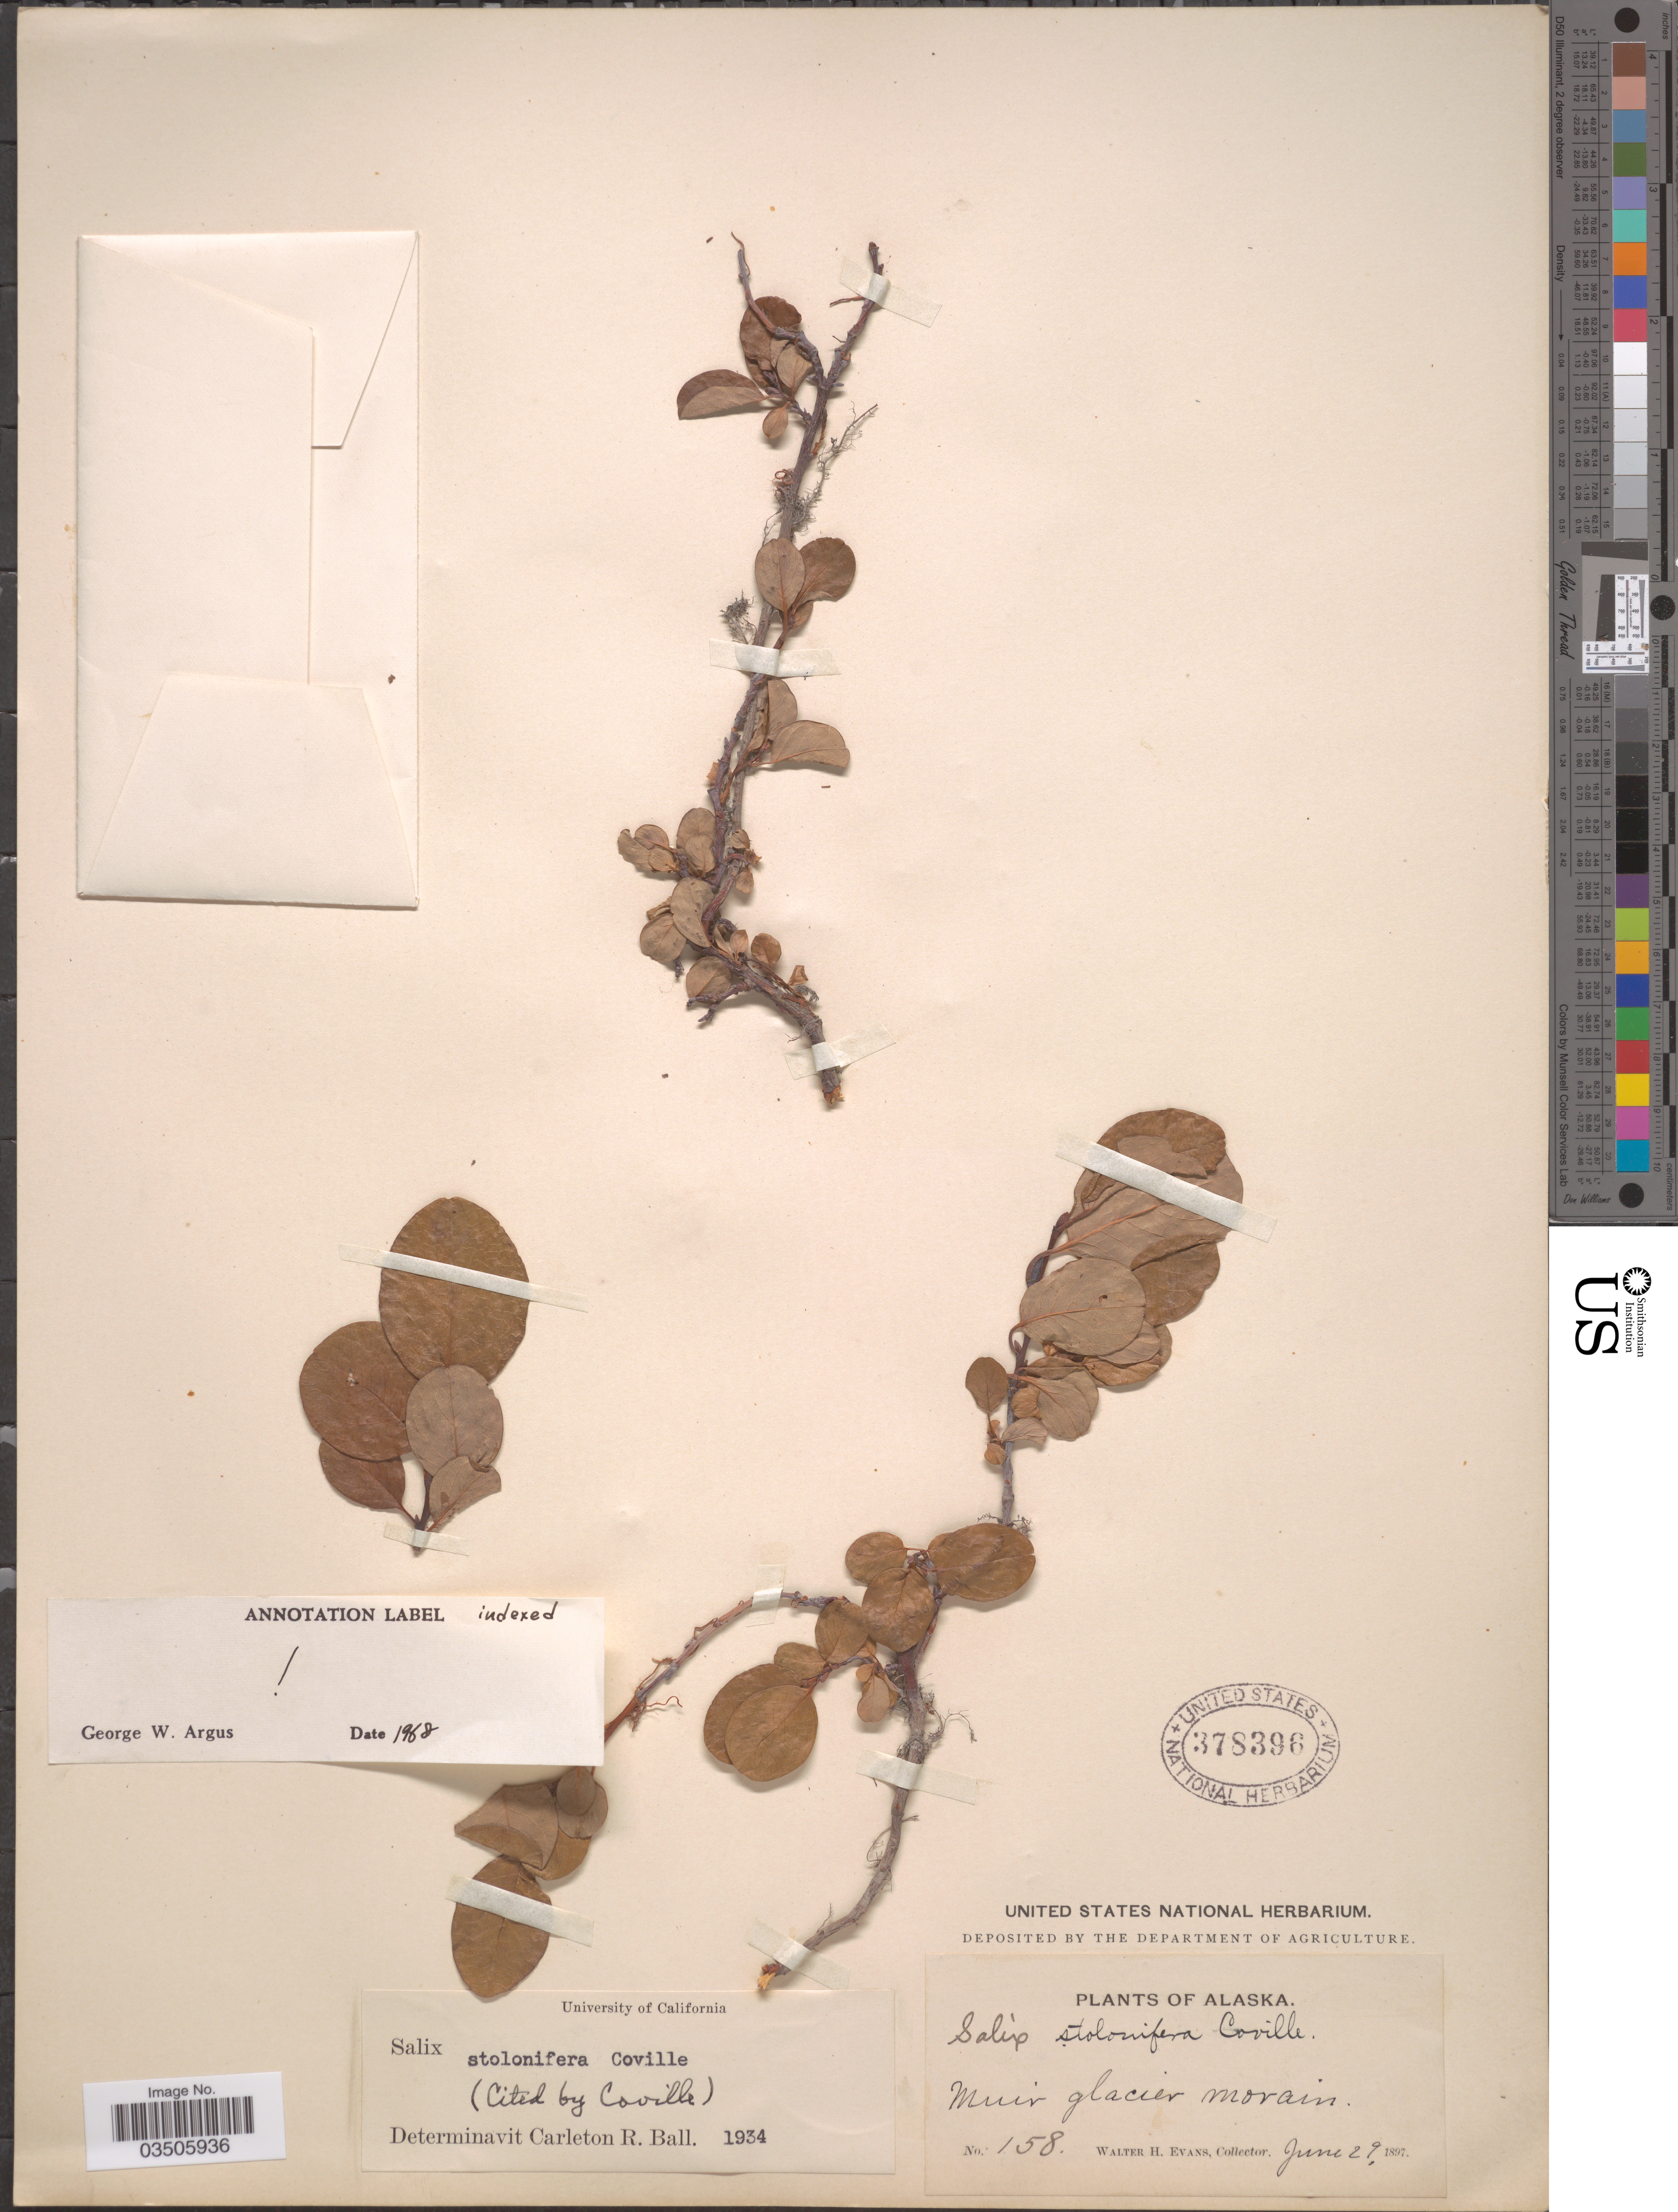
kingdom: Plantae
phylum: Tracheophyta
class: Magnoliopsida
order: Malpighiales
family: Salicaceae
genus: Salix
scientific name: Salix stolonifera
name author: Coville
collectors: W. H. Evans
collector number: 158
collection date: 1897-06-29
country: United States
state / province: Alaska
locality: Muir glacier morain.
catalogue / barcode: US 378396